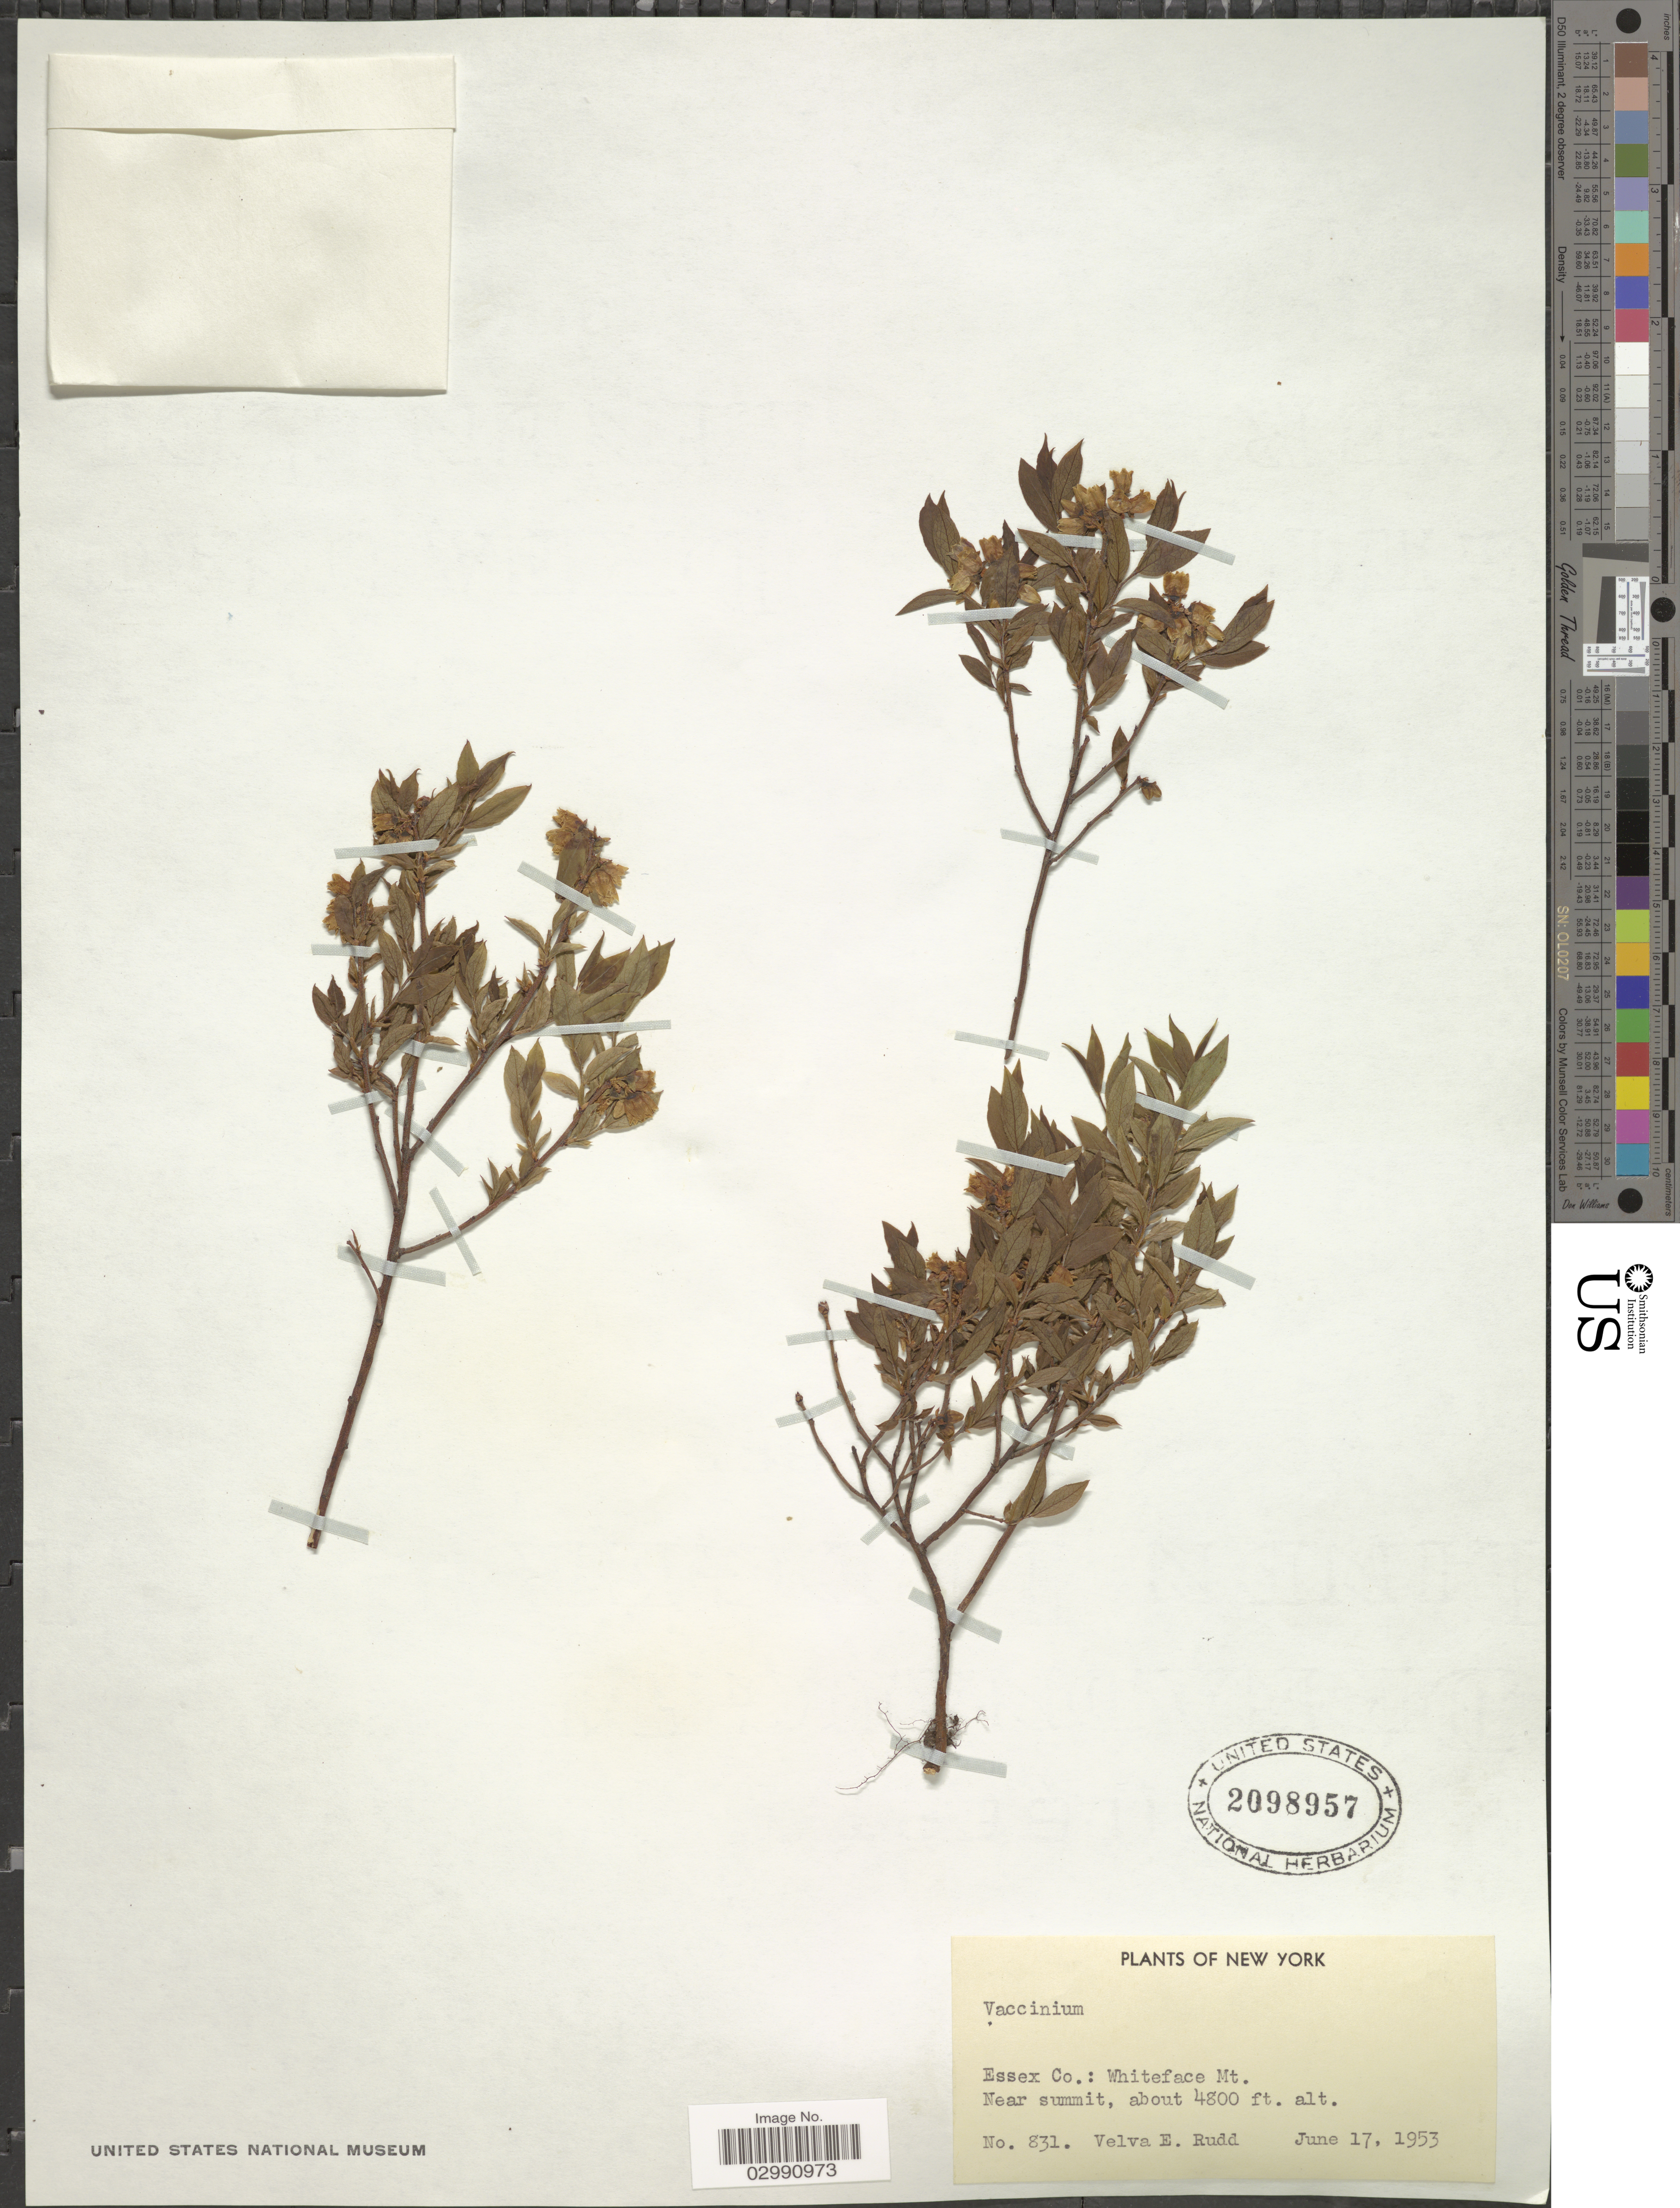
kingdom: Plantae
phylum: Tracheophyta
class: Magnoliopsida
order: Ericales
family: Ericaceae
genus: Vaccinium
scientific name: Vaccinium sp.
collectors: V. E. Rudd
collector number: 831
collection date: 1953-06-17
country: United States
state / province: New York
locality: Essex Co.: Whiteface Mt. Near summit.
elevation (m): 1463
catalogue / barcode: US 2098957